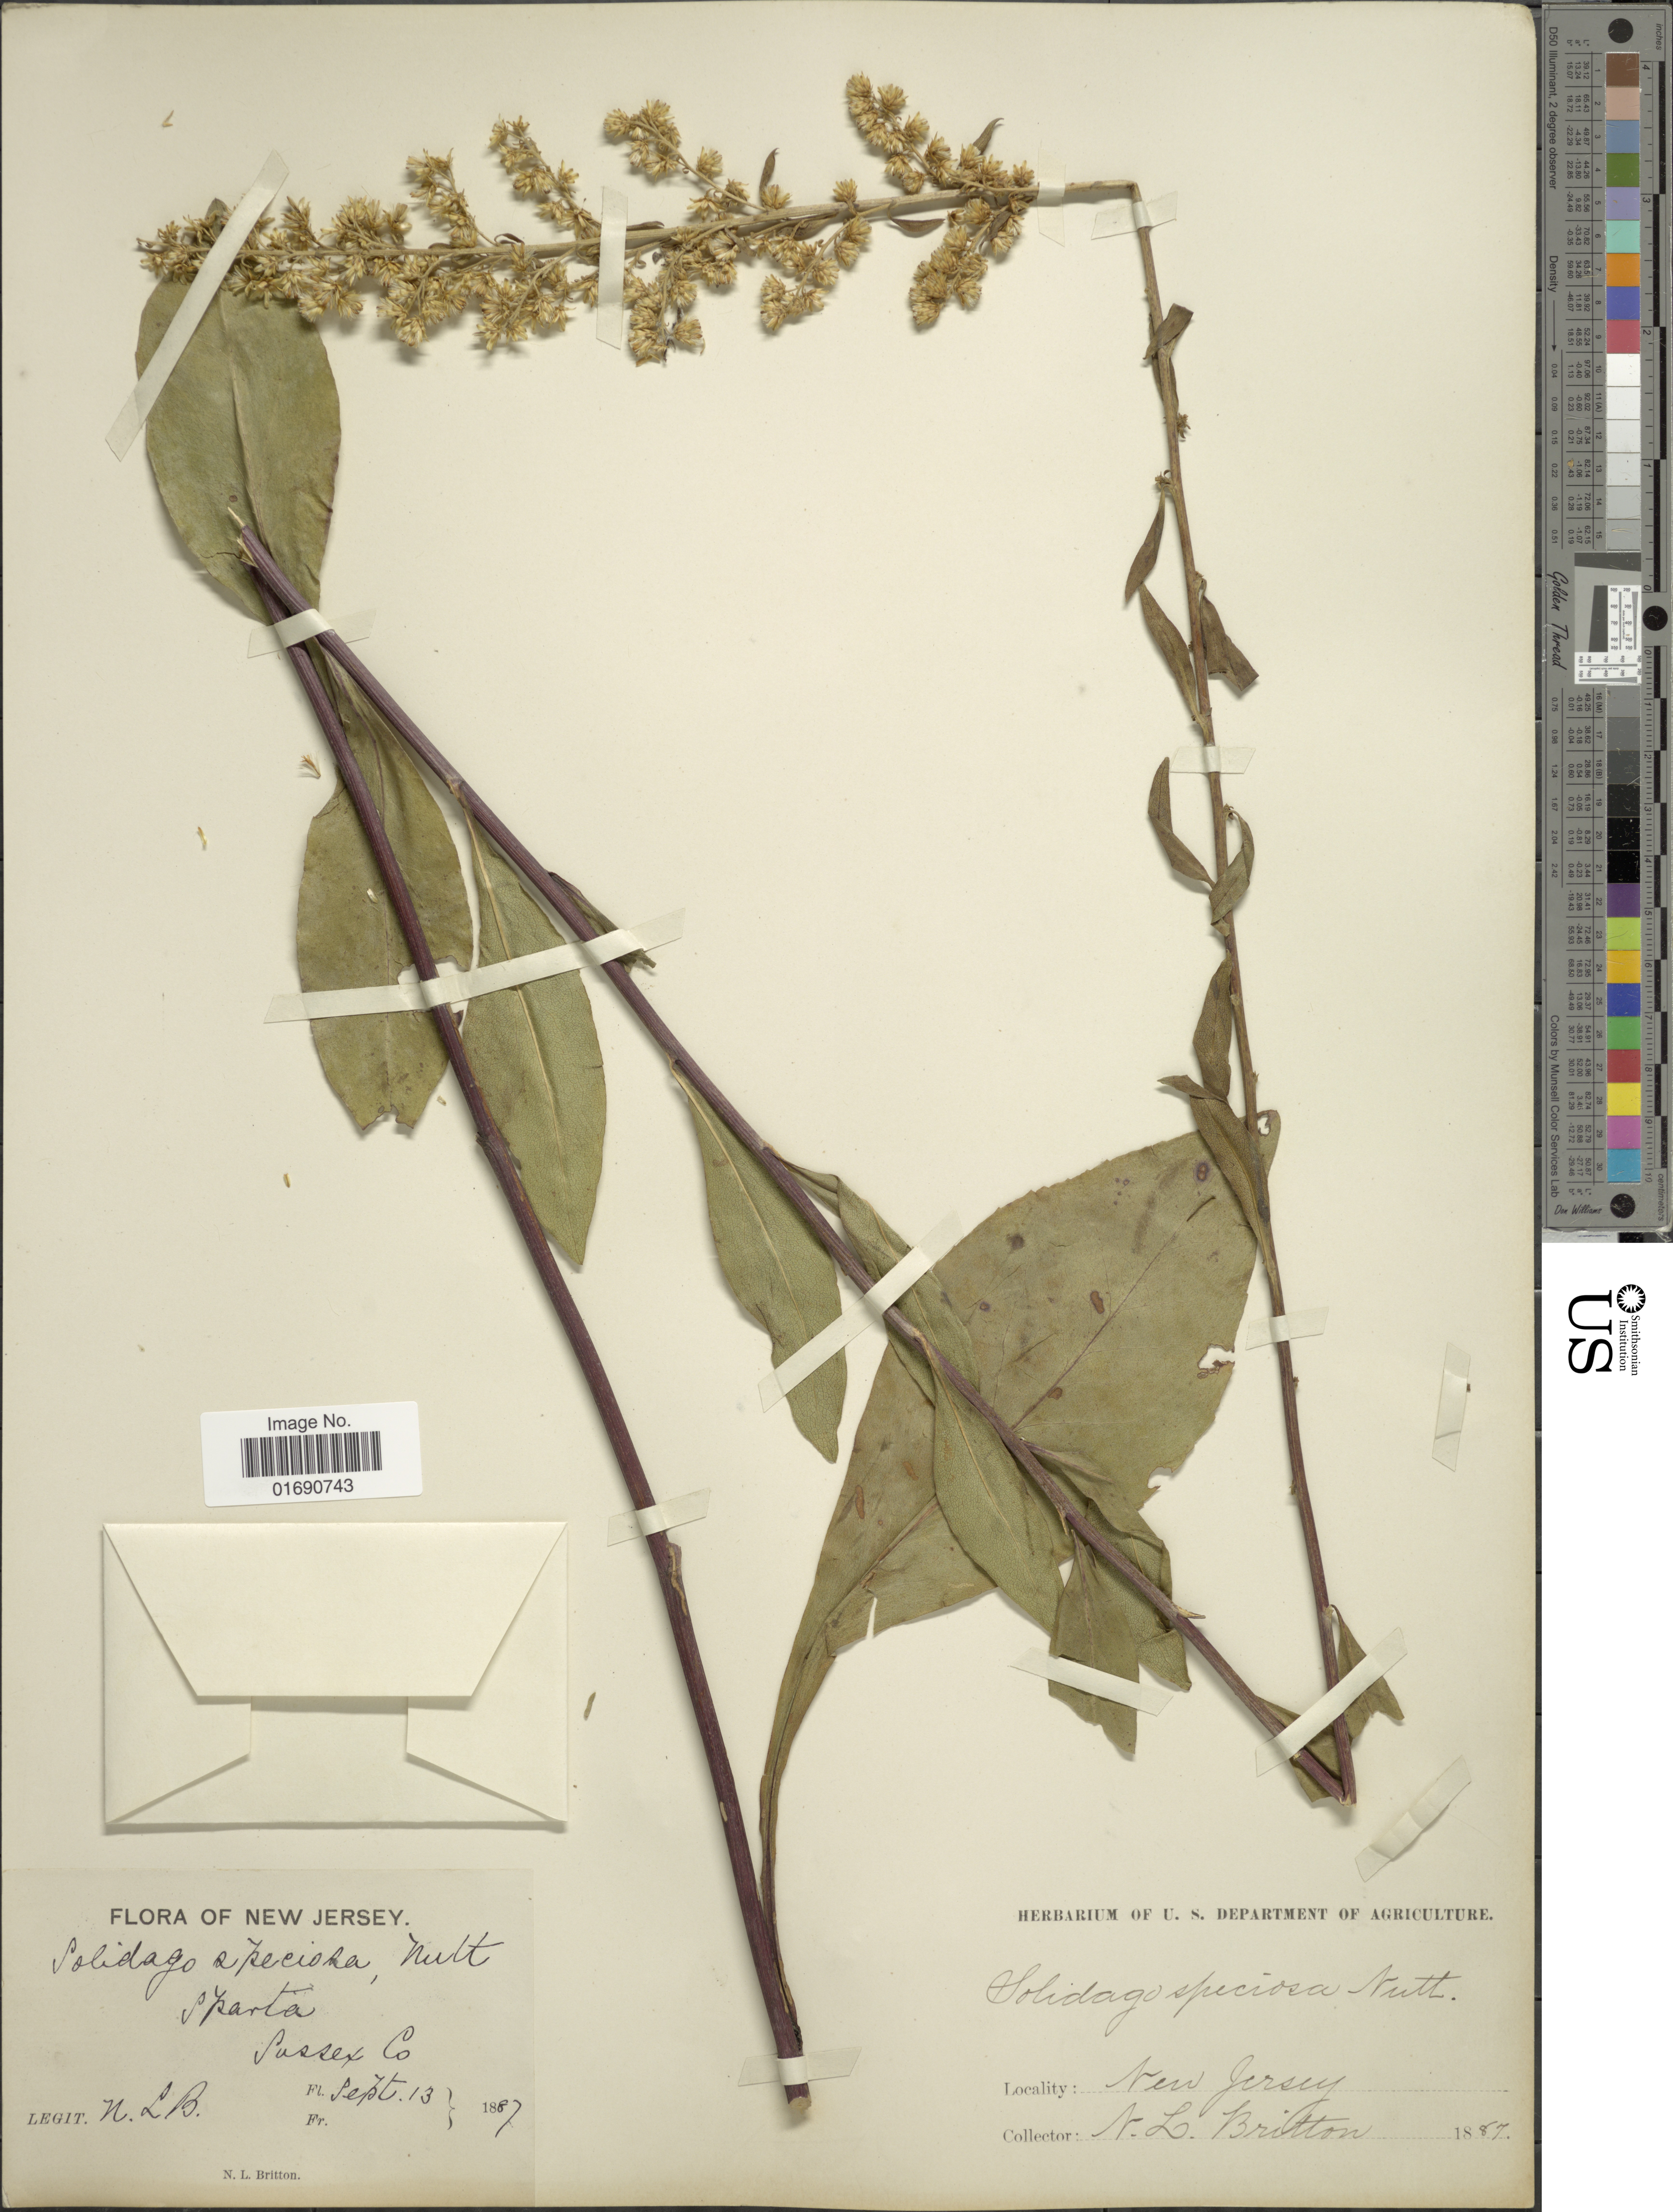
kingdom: Plantae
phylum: Tracheophyta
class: Magnoliopsida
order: Asterales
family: Asteraceae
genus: Solidago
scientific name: Solidago speciosa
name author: Nutt.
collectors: N. Britton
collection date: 1887-09-13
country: United States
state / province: New Jersey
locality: Sparta, Sussex Co